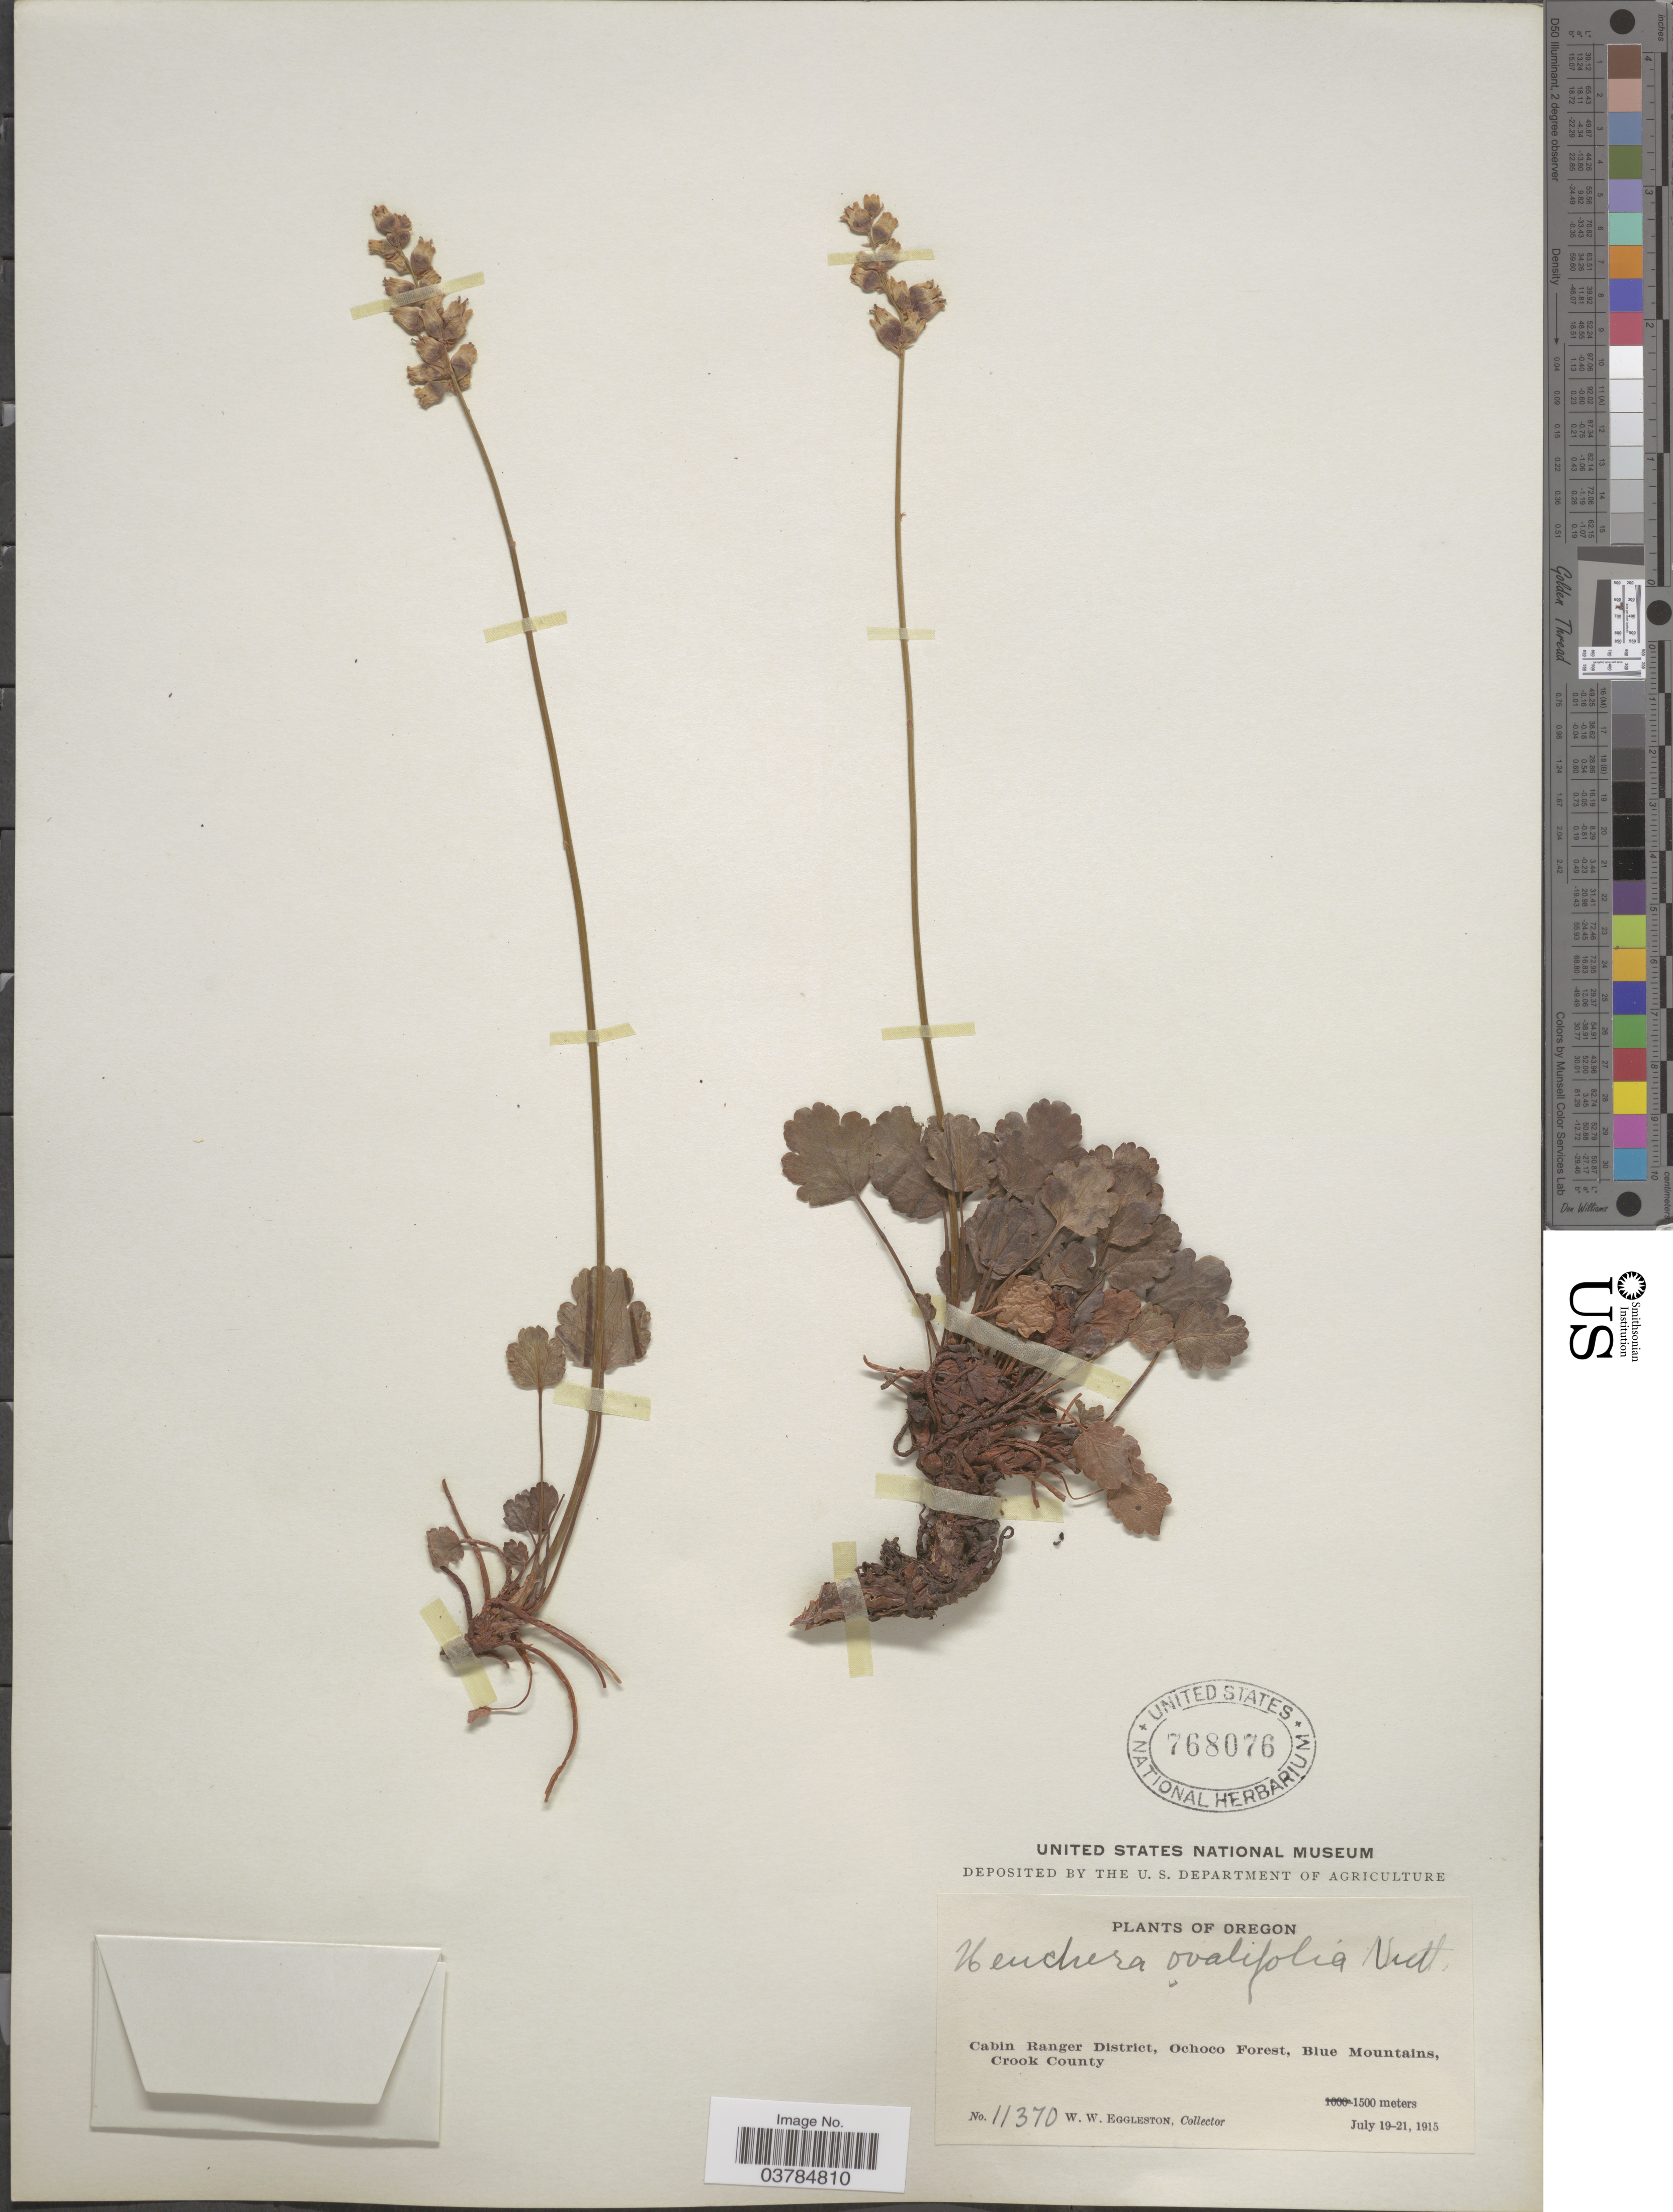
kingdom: Plantae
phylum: Tracheophyta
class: Magnoliopsida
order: Saxifragales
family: Saxifragaceae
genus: Heuchera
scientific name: Heuchera ovalifolia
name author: Torr. & A. Gray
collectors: W. W. Eggleston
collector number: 11370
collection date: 1915-07-19/1915-07-21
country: United States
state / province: Oregon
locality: Cabin Ranger District, Ochoco Forest, Blue Mountains, Crook County.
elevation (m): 1500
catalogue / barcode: US 768076